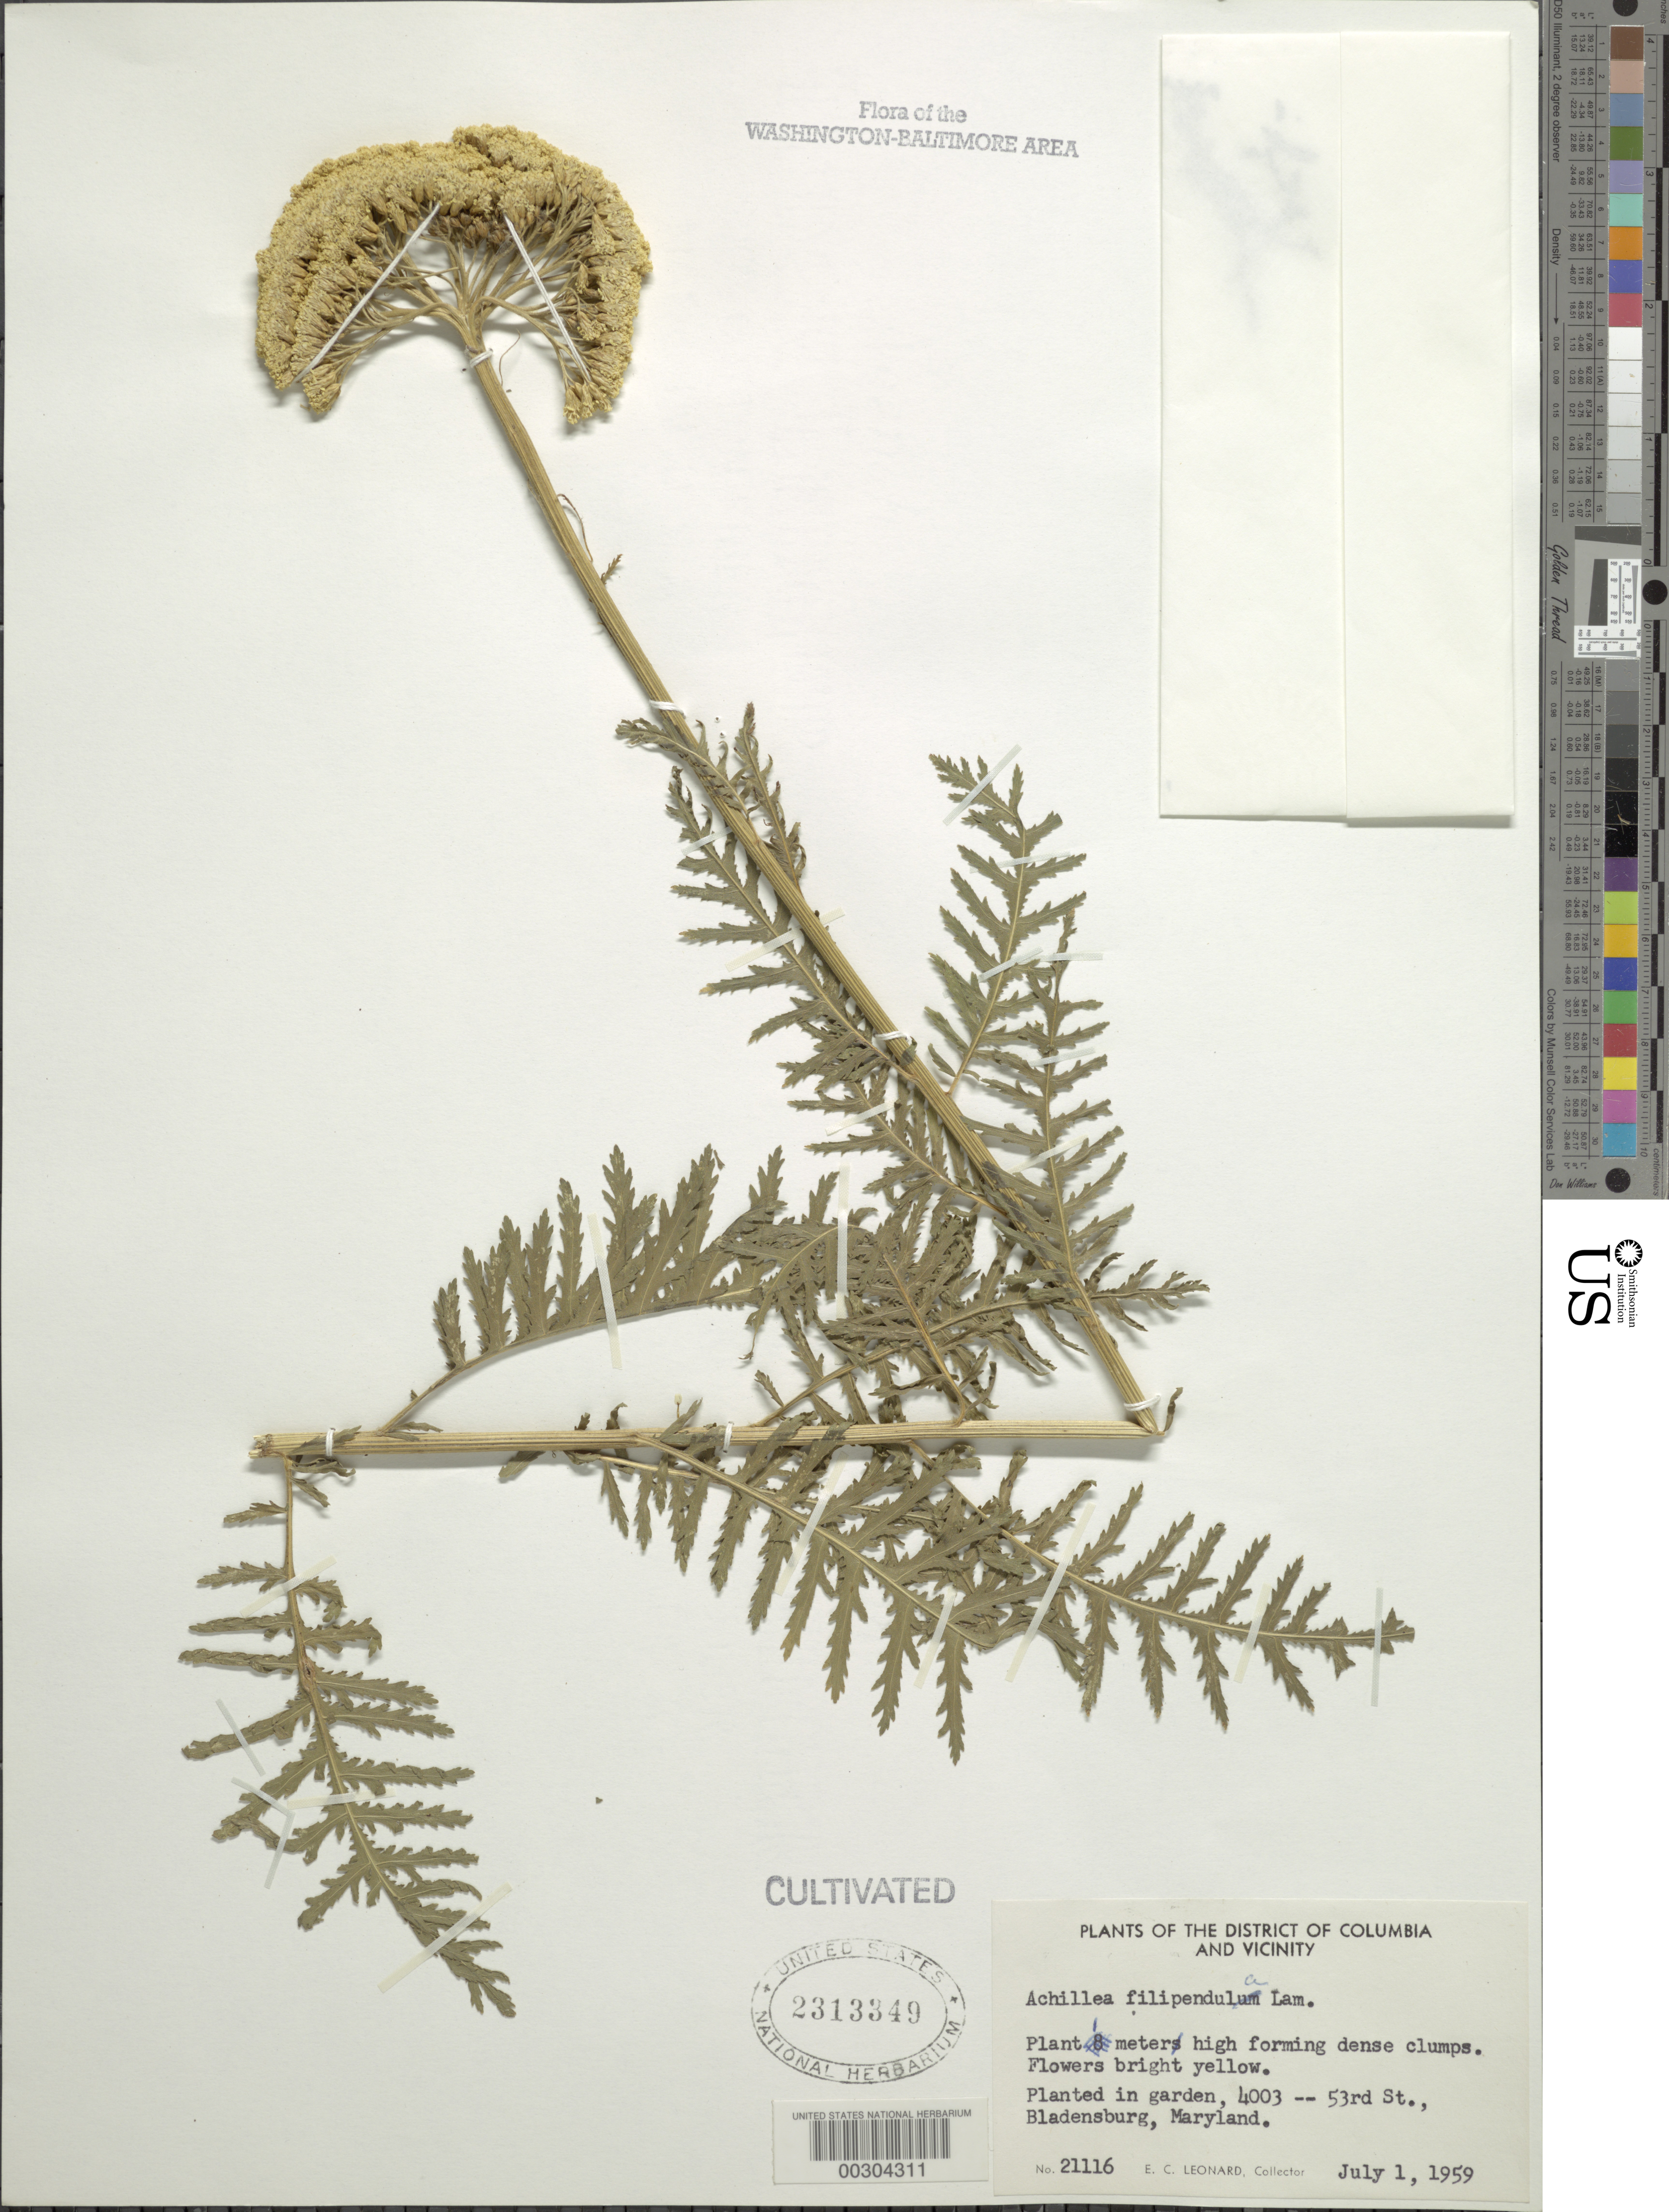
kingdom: Plantae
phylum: Tracheophyta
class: Magnoliopsida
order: Asterales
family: Asteraceae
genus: Achillea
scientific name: Achillea filipendula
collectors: E. C. Leonard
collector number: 21116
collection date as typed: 01 Jul 1959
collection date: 1959-07-01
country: United States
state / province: Maryland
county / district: Prince George's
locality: Bladensburg, 4003 53 St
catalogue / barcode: US 2313349